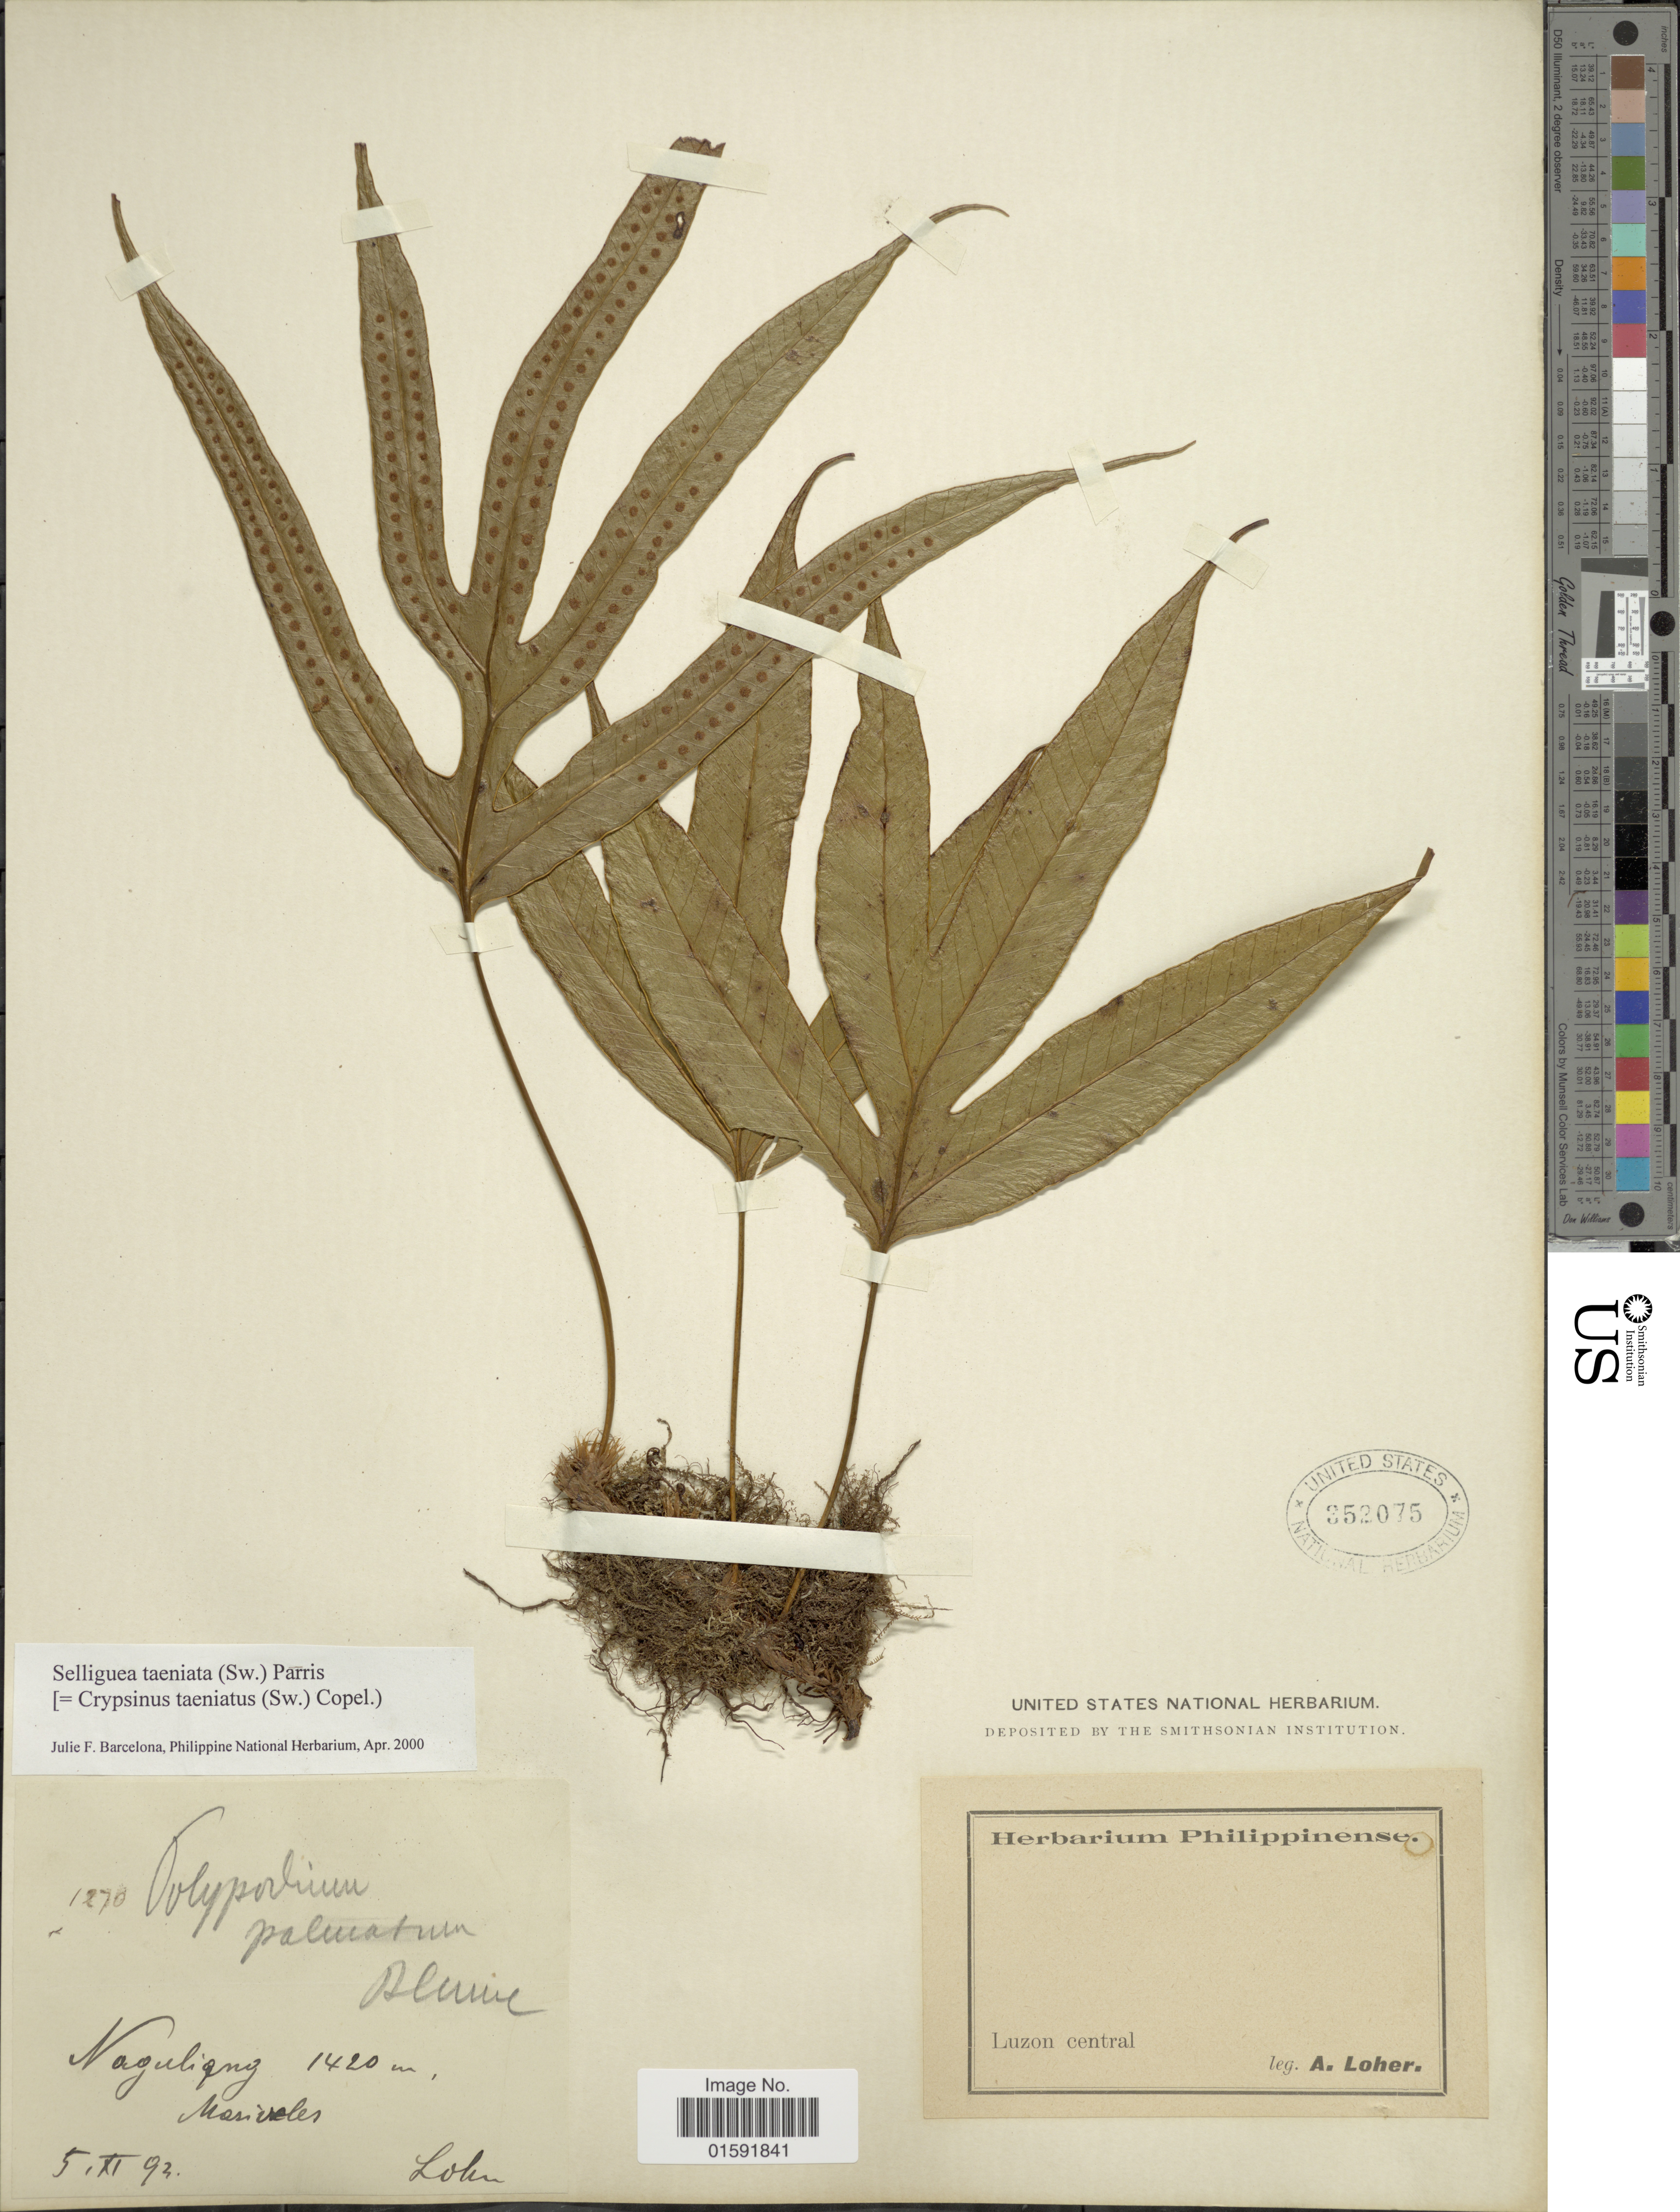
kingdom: Plantae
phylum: Tracheophyta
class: Polypodiopsida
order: Polypodiales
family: Polypodiaceae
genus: Selliguea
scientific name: Selliguea taeniata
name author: Parris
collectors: A. Loher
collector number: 1270?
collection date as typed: Transcribed d/m/y: 5/11/92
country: Philippines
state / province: Central Luzon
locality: Naguliang Mariveles.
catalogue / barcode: US 352075